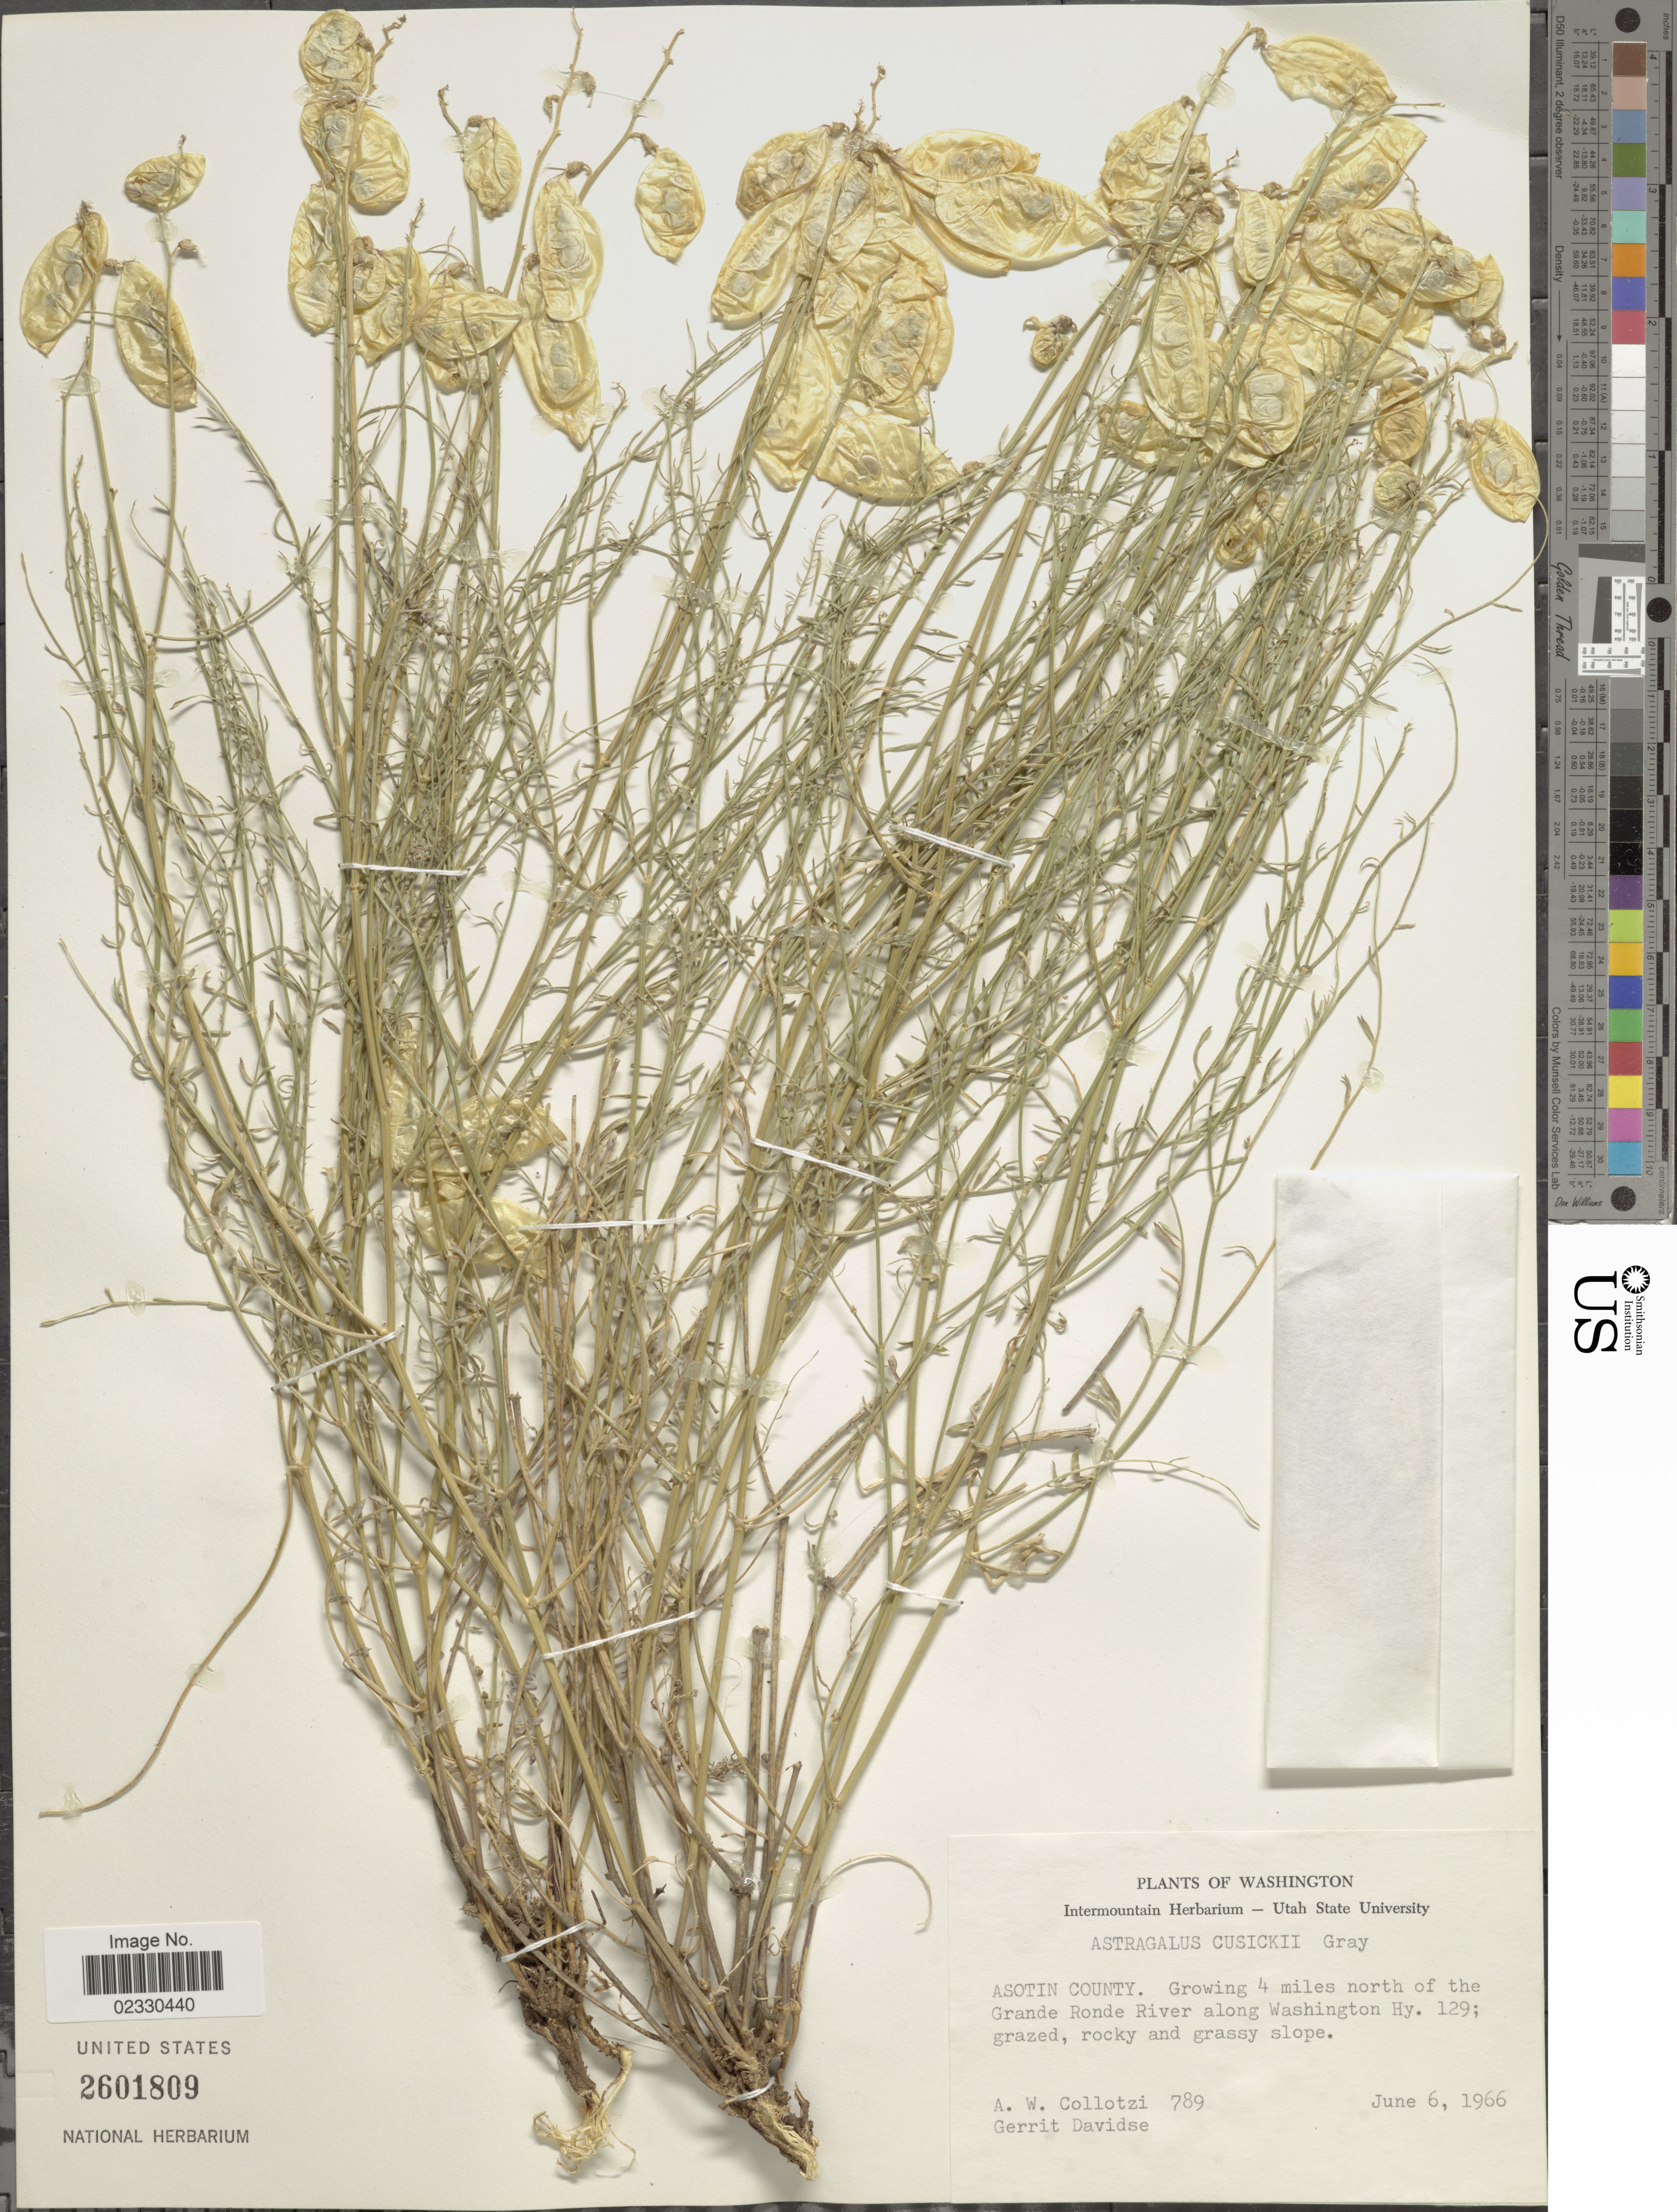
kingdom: Plantae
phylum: Tracheophyta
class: Magnoliopsida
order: Fabales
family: Fabaceae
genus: Astragalus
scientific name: Astragalus cusickii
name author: A. Gray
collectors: A. W. Collotzi & G. Davidse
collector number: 789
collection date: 1966-06-06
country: United States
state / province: Washington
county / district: Asotin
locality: Asotin County, growing 4 miles north of the Grande Ronde River along Washington Hy. 129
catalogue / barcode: US 2601809